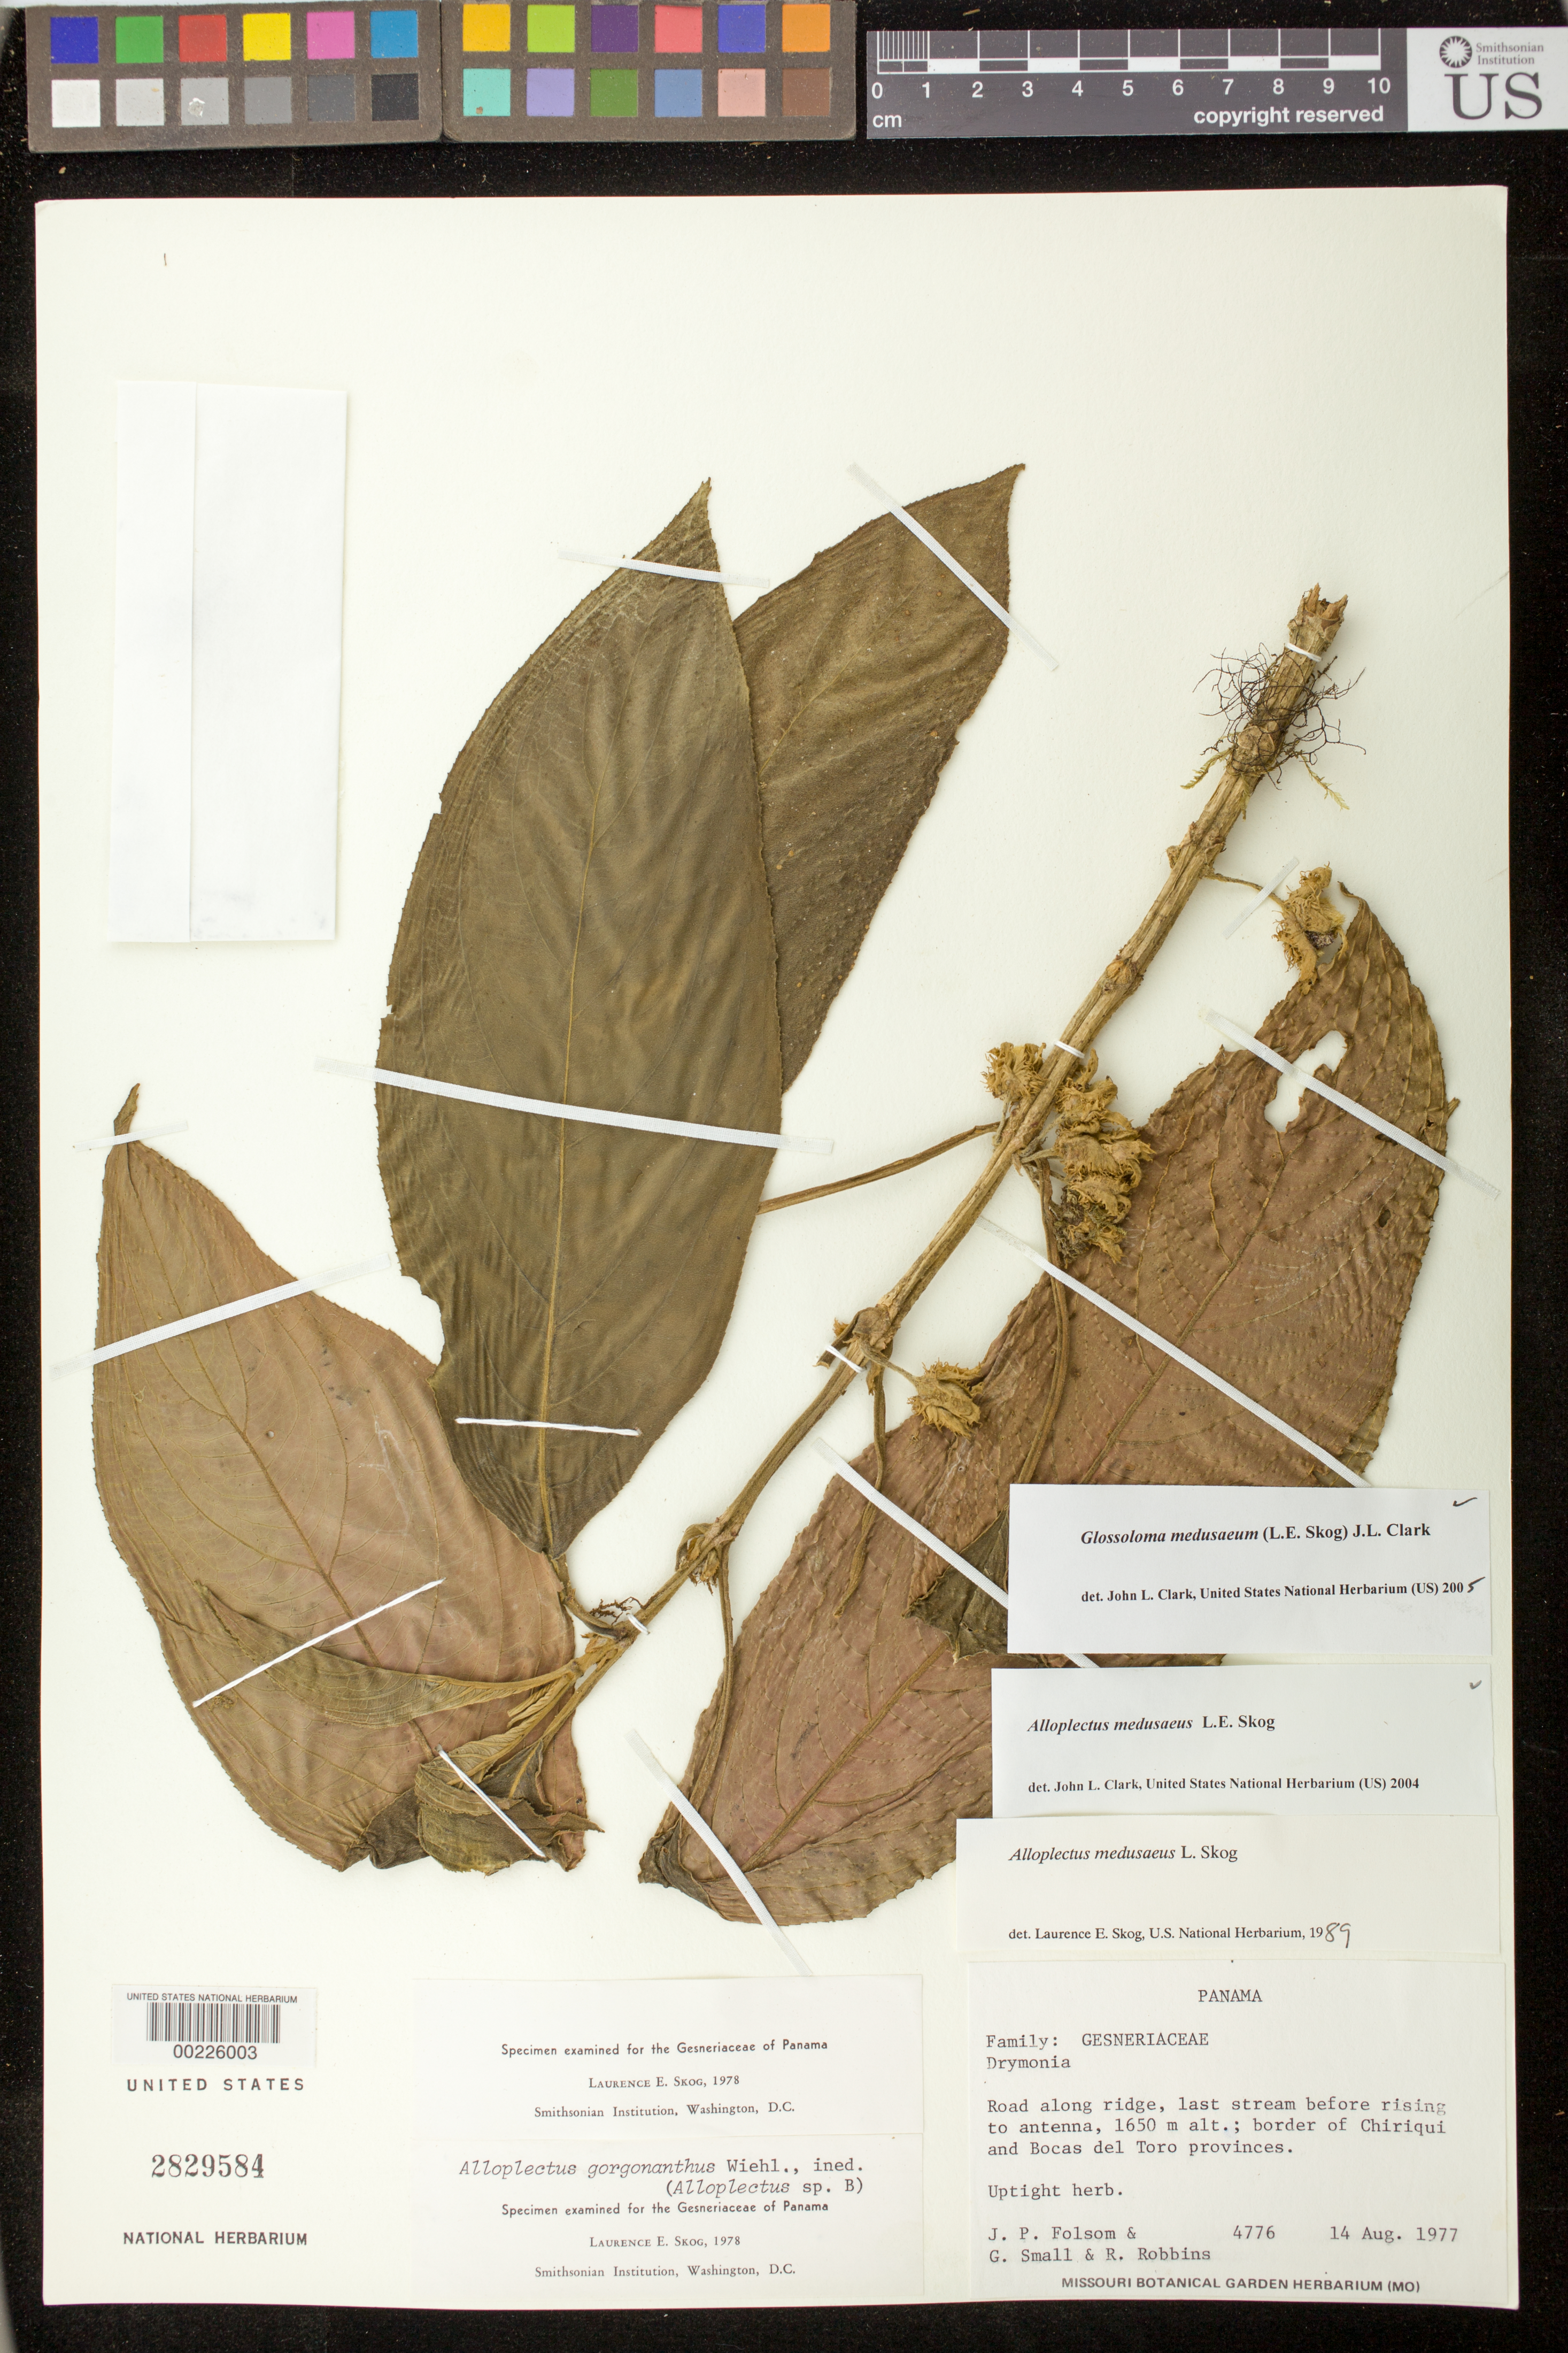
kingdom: Plantae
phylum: Tracheophyta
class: Magnoliopsida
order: Lamiales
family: Gesneriaceae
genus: Glossoloma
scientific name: Glossoloma medusaeum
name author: (L.E. Skog) J.L. Clark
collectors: J. P. Folsom, G. Small & R. Robbins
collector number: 4776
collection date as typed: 14 Aug 1977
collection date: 1977-08-14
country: Panama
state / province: Bocas del Toro / Chiriquí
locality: Road along ridge, last stream before rising to antenna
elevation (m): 1650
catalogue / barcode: US 2829584